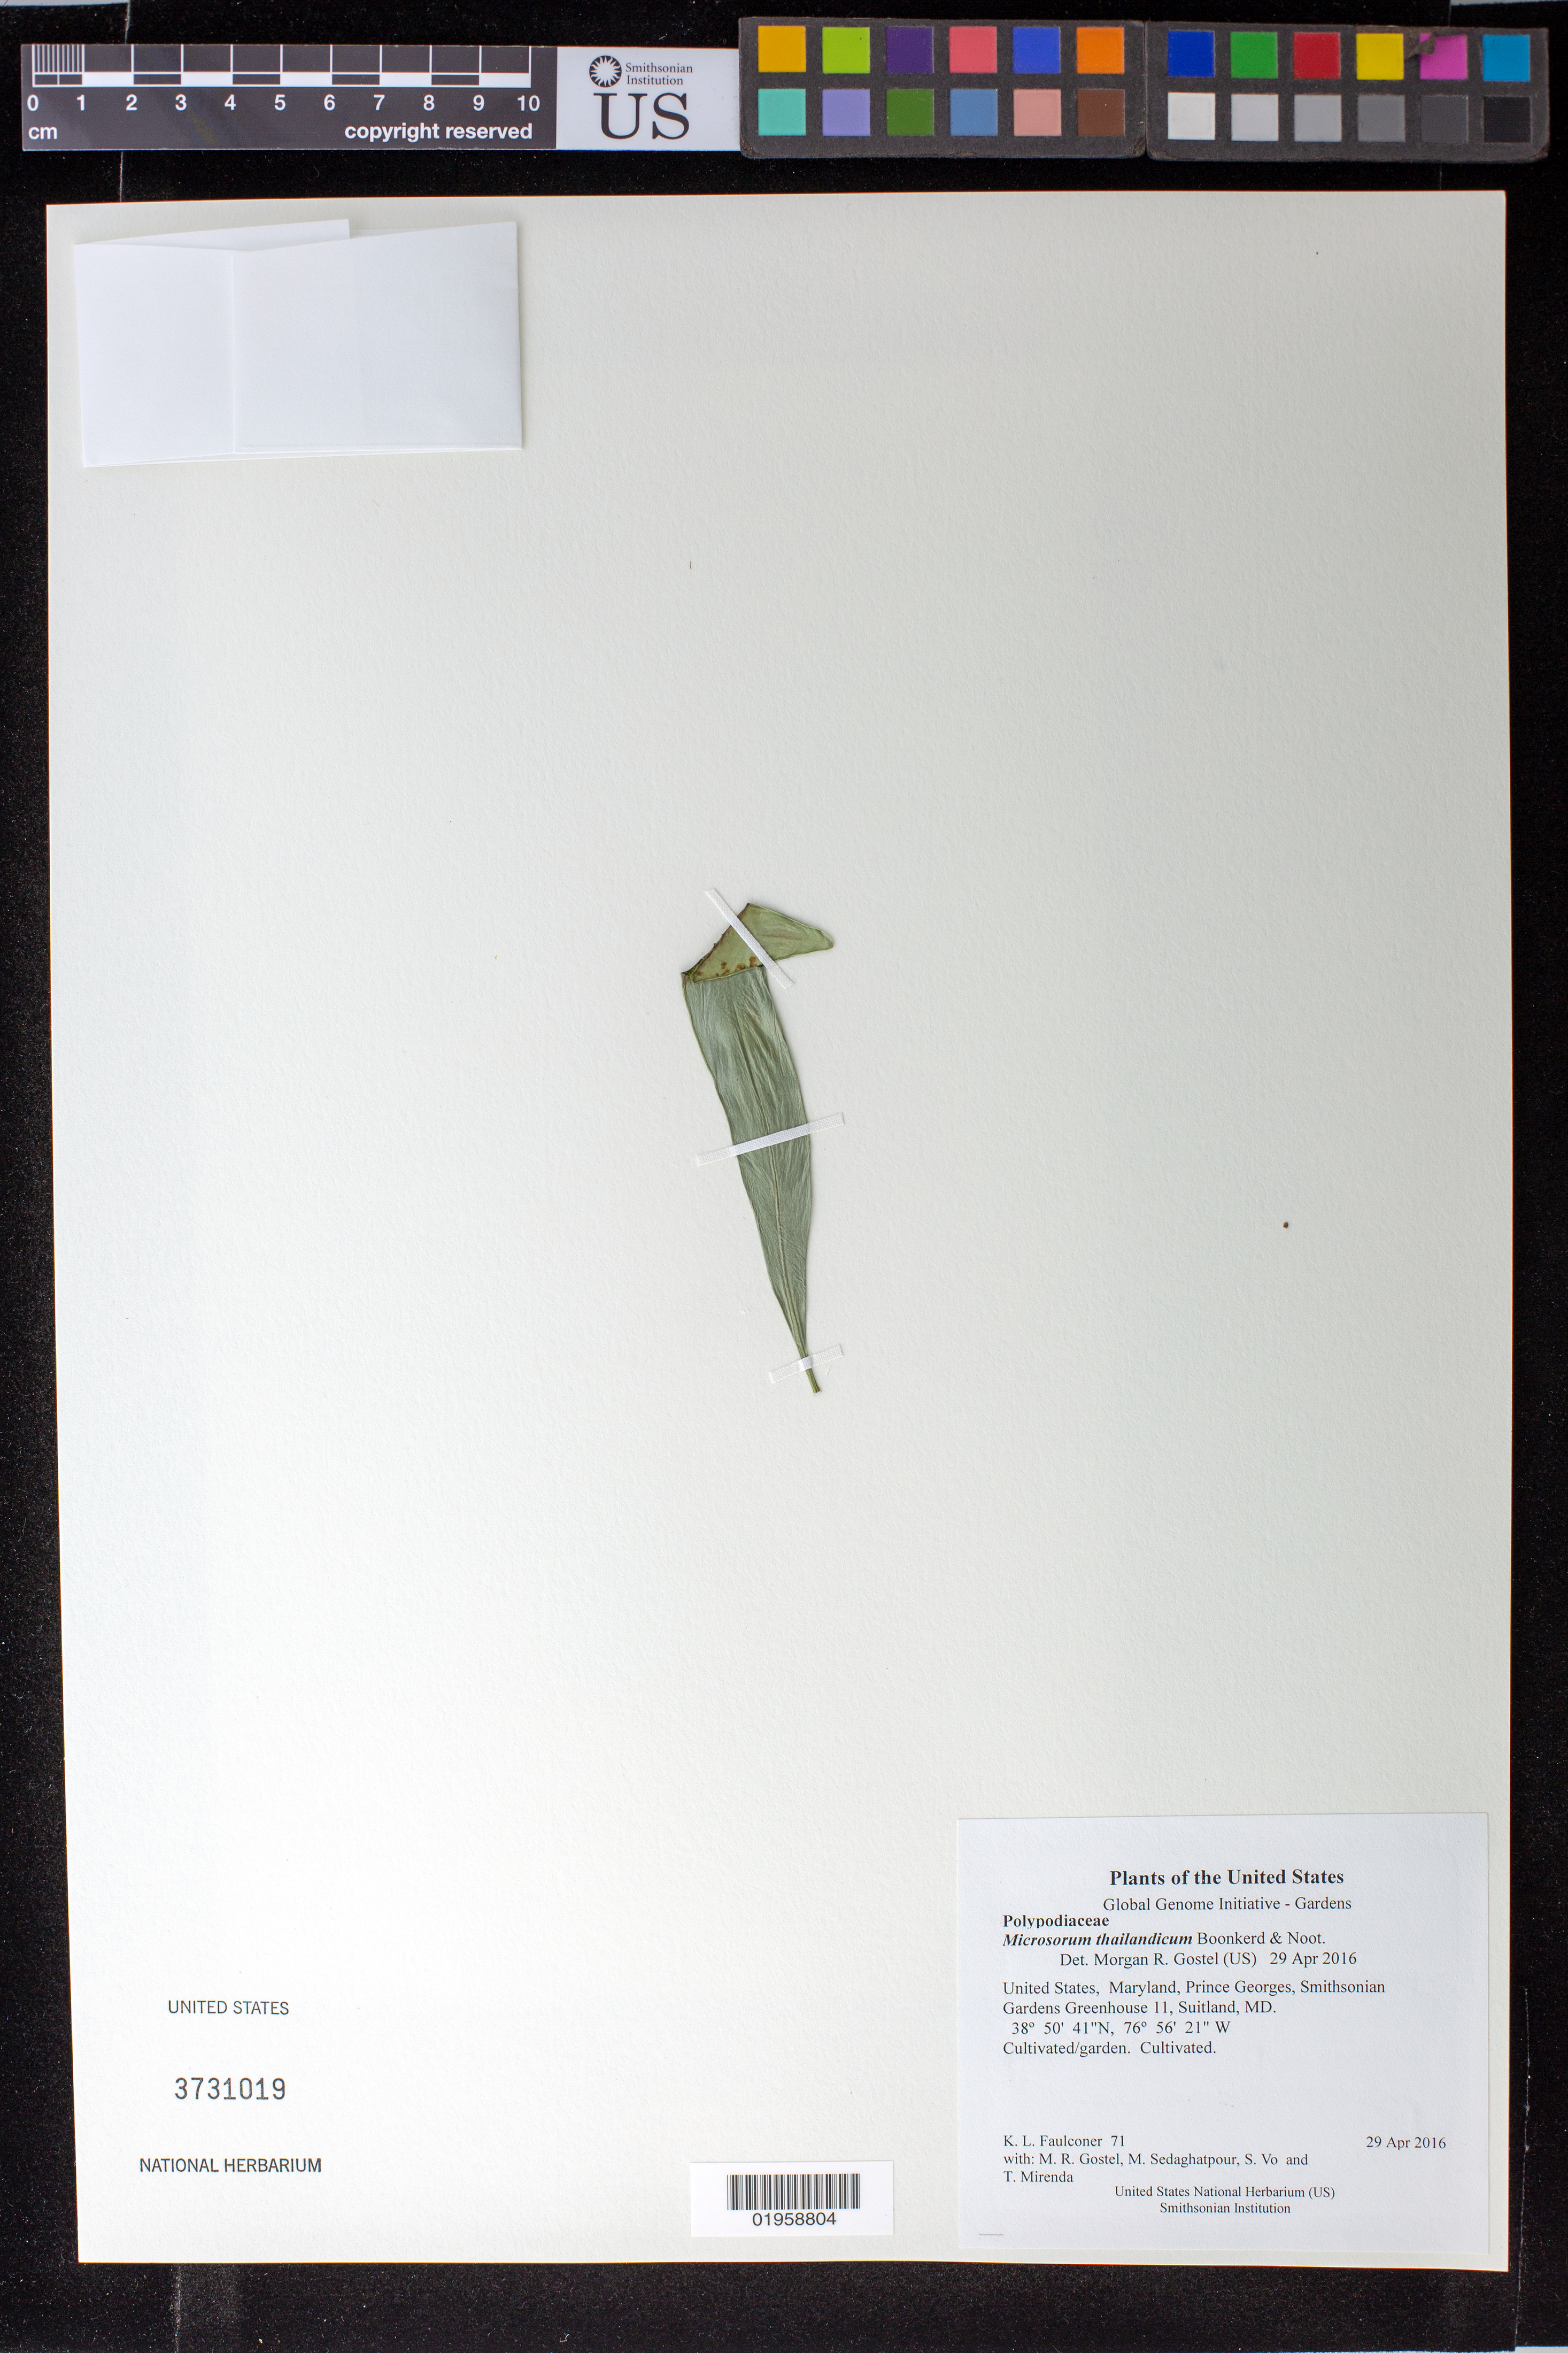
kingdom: Plantae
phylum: Tracheophyta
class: Polypodiopsida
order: Polypodiales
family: Polypodiaceae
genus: Microsorum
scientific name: Microsorum thailandicum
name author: Boonkerd & Noot.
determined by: Gostel, Morgan R., (BRIT), Botanical Research Institute of Texas (UNITED STATES)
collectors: K. L. Faulconer, M. R. Gostel, M. Sedaghatpour, S. Vo & T. Mirenda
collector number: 71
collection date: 2016-04-29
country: United States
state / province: Maryland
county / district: Prince George's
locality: Smithsonian Gardens Greenhouse 11, Suitland, MD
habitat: Cultivated/garden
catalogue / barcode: US 3731019